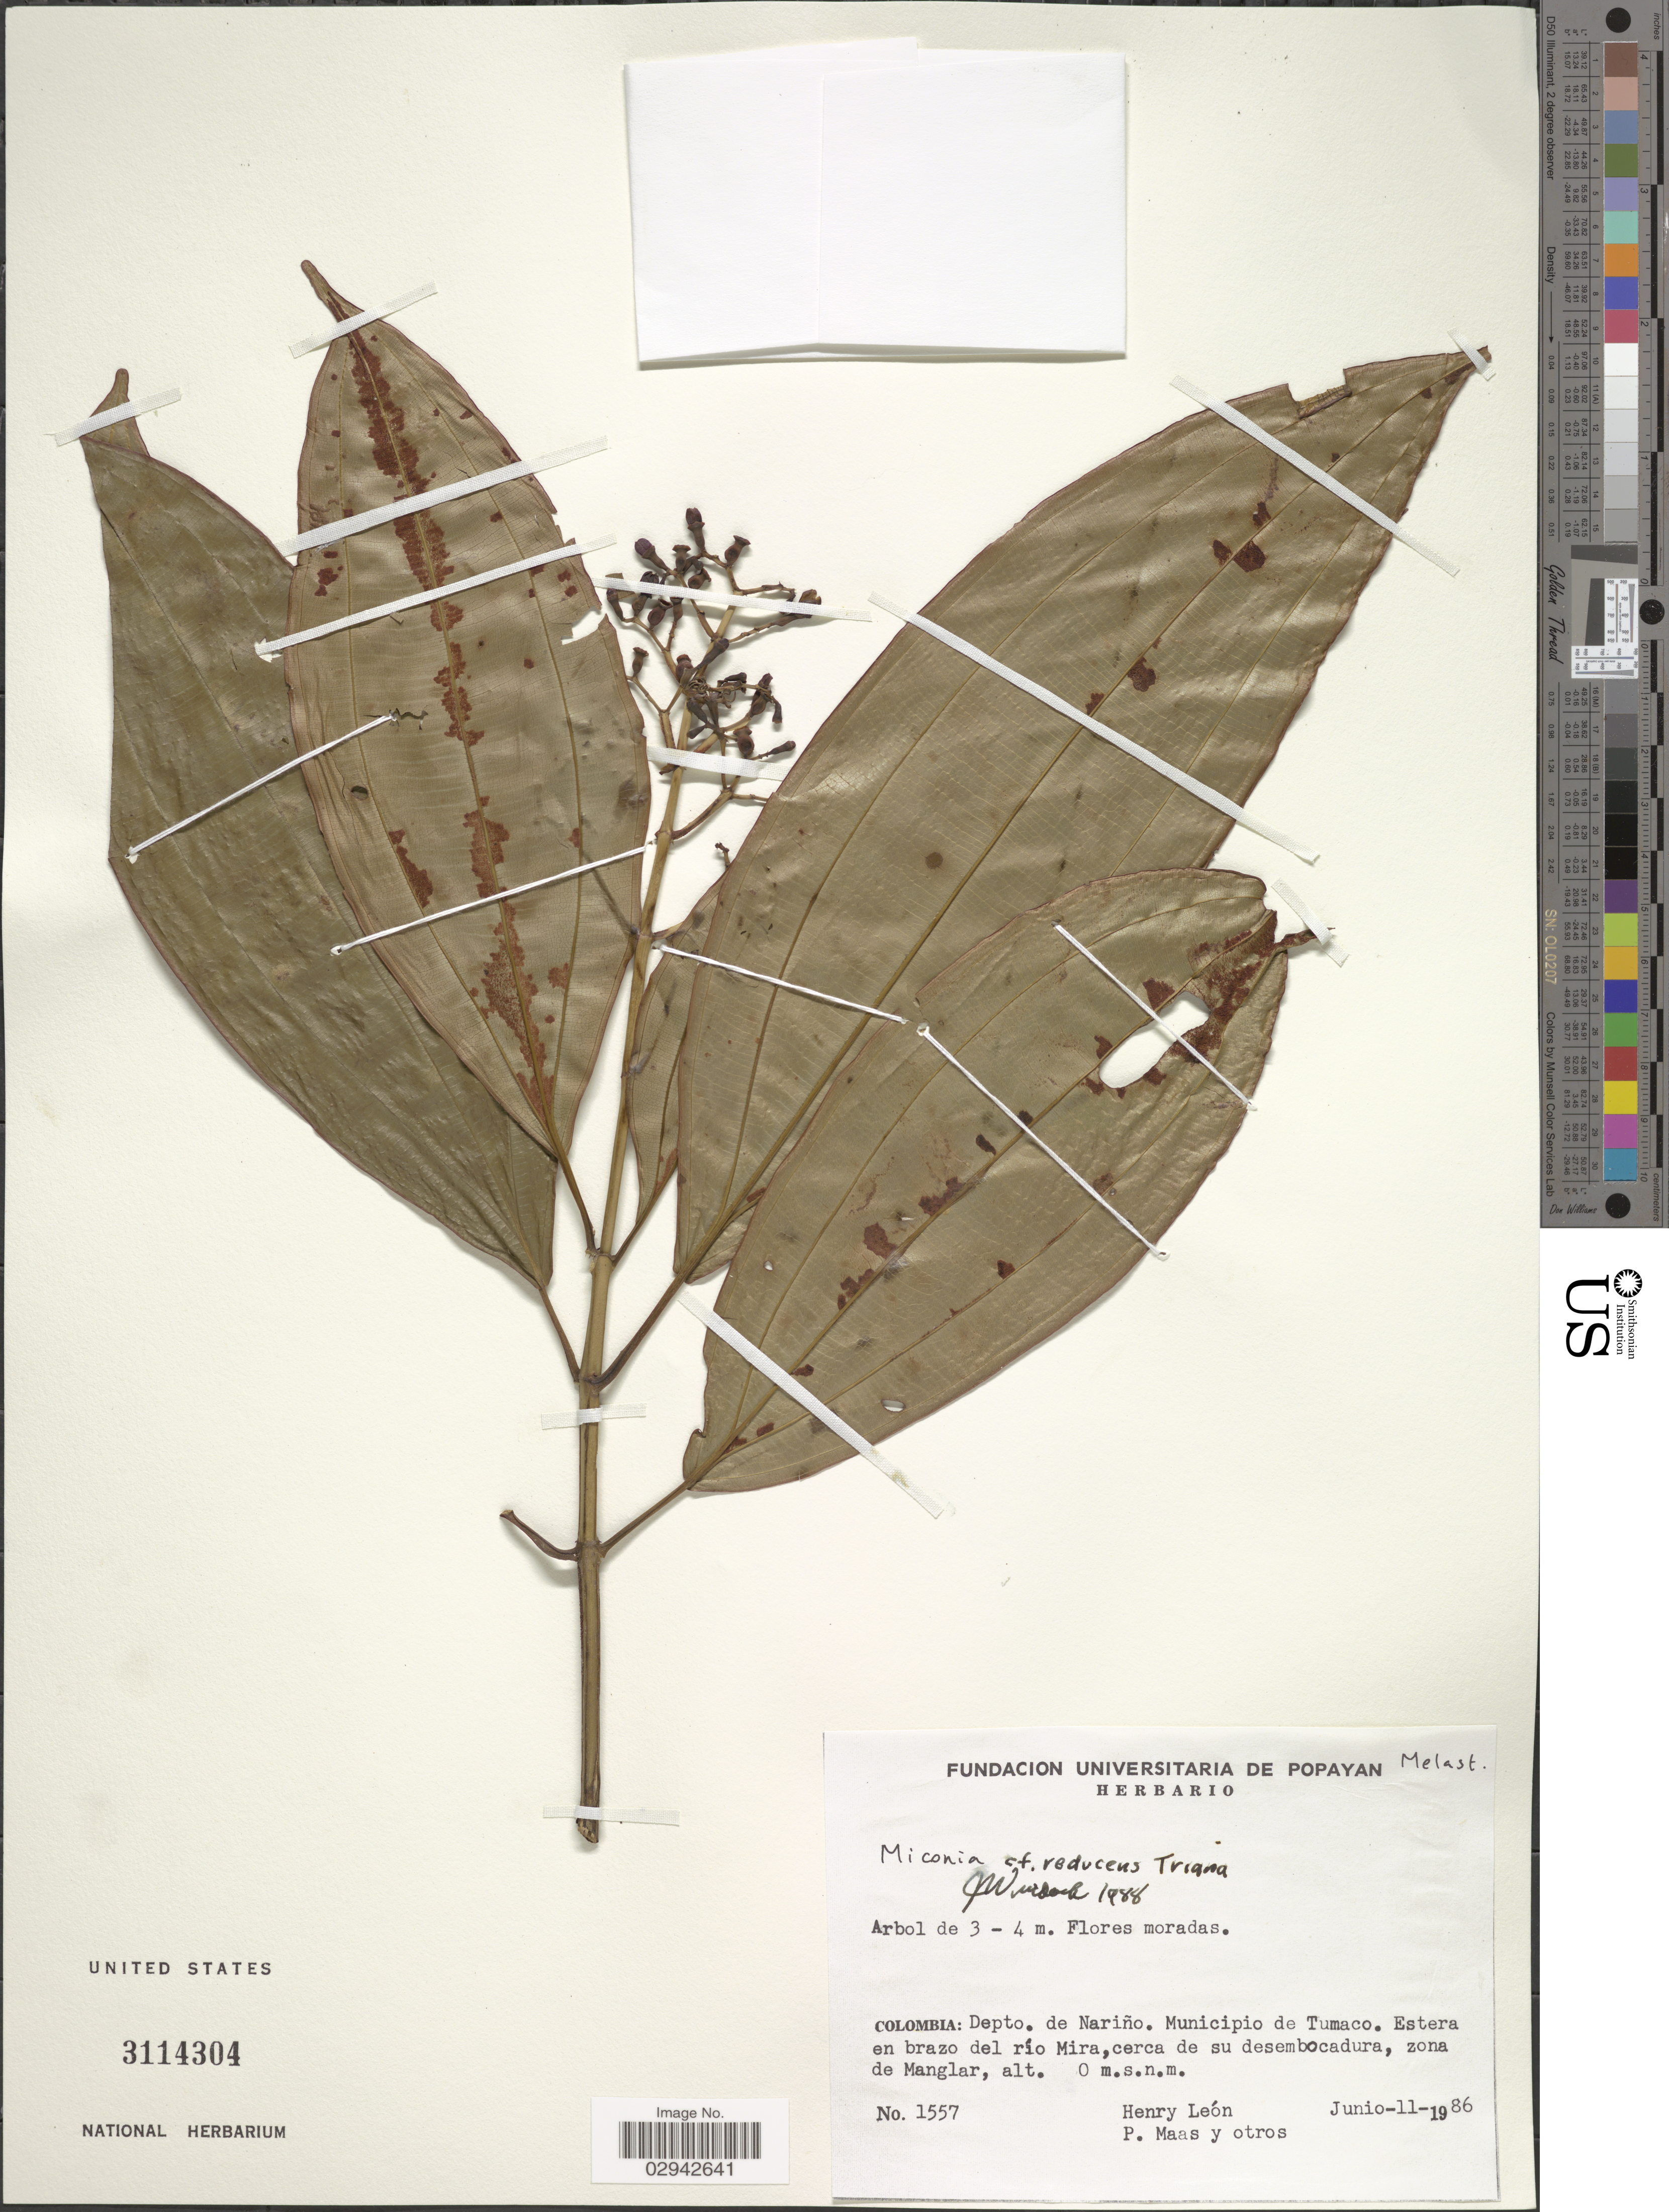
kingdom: Plantae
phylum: Tracheophyta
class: Magnoliopsida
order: Myrtales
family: Melastomataceae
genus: Miconia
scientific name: Miconia reducens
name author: Triana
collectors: Henry Leon, P. Maas & et al.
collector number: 1557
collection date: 1986-06-11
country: Colombia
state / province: Nariño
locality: Depto. de Nariño, Municipio de Tumaco, Estera en brazo del río Mira, cerca de su desembocadura, zona de Manglar.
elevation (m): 0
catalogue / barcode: US 3114304